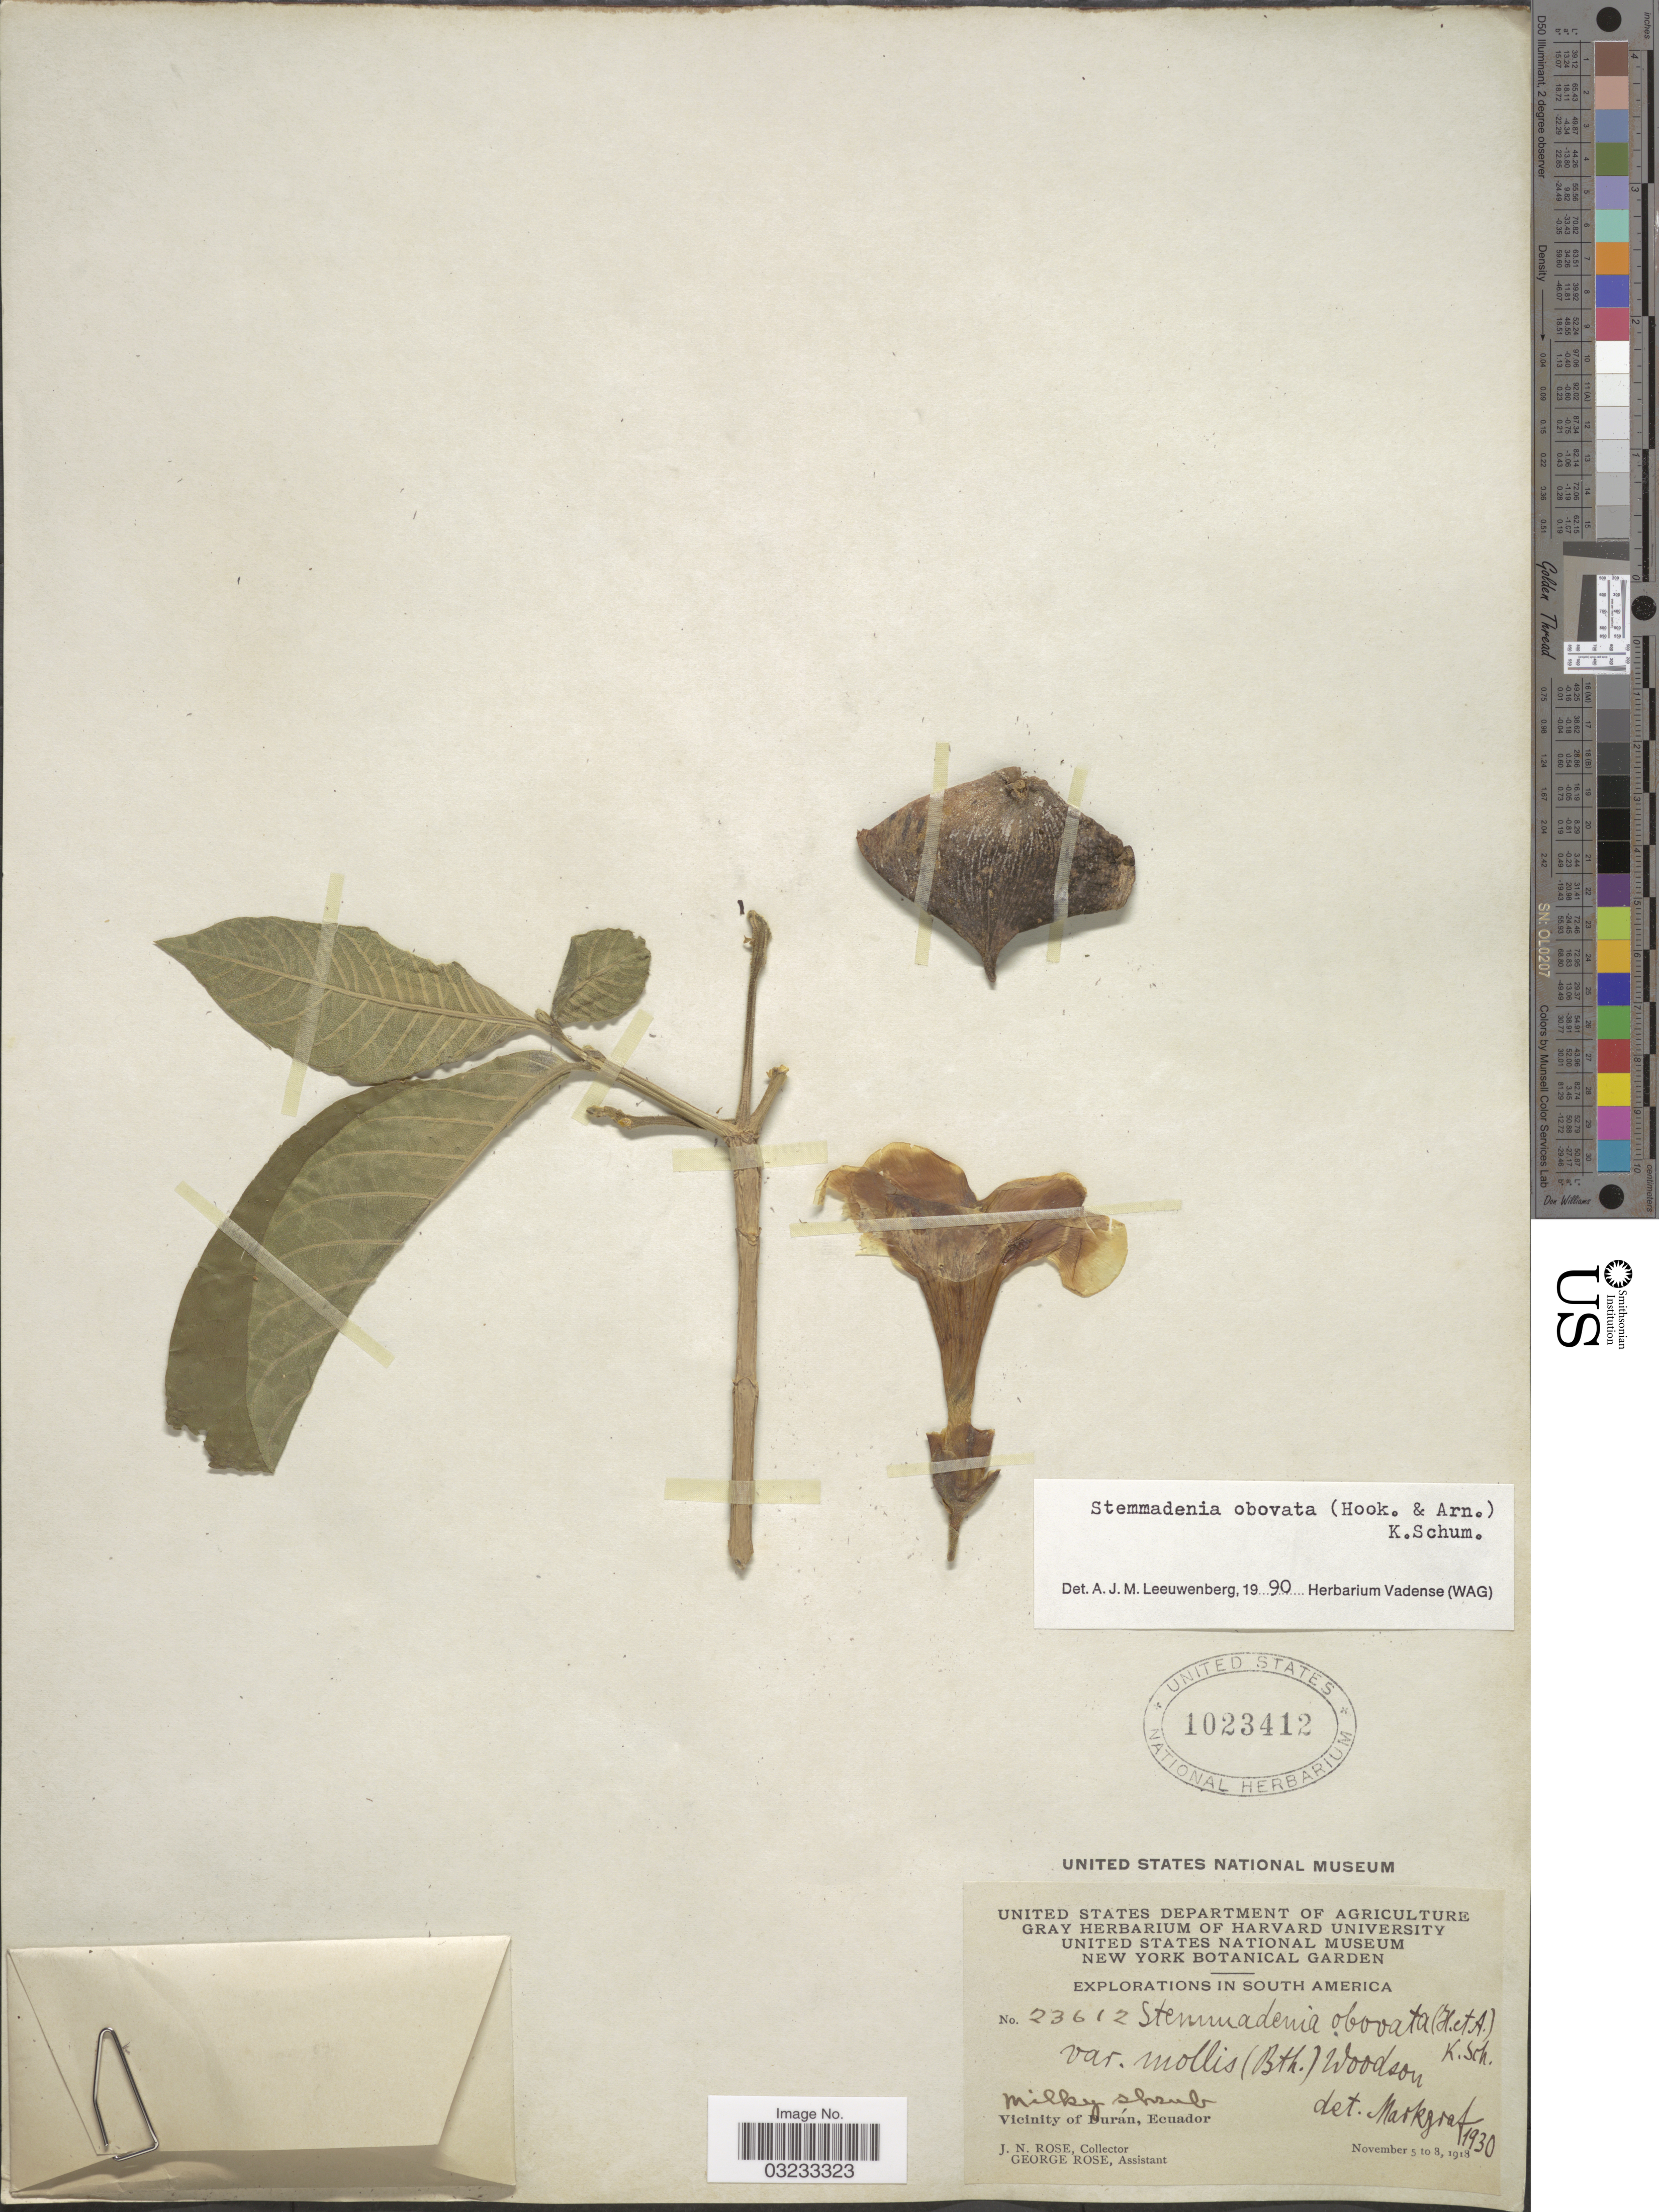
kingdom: Plantae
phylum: Tracheophyta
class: Magnoliopsida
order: Gentianales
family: Apocynaceae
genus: Stemmadenia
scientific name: Stemmadenia obovata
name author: (Hook. & Arn.) K. Schum.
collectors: J. N. Rose & G. Rose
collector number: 23612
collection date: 1918-11-05/1918-11-08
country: Ecuador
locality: Vicinity of Durán.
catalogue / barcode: US 1023412